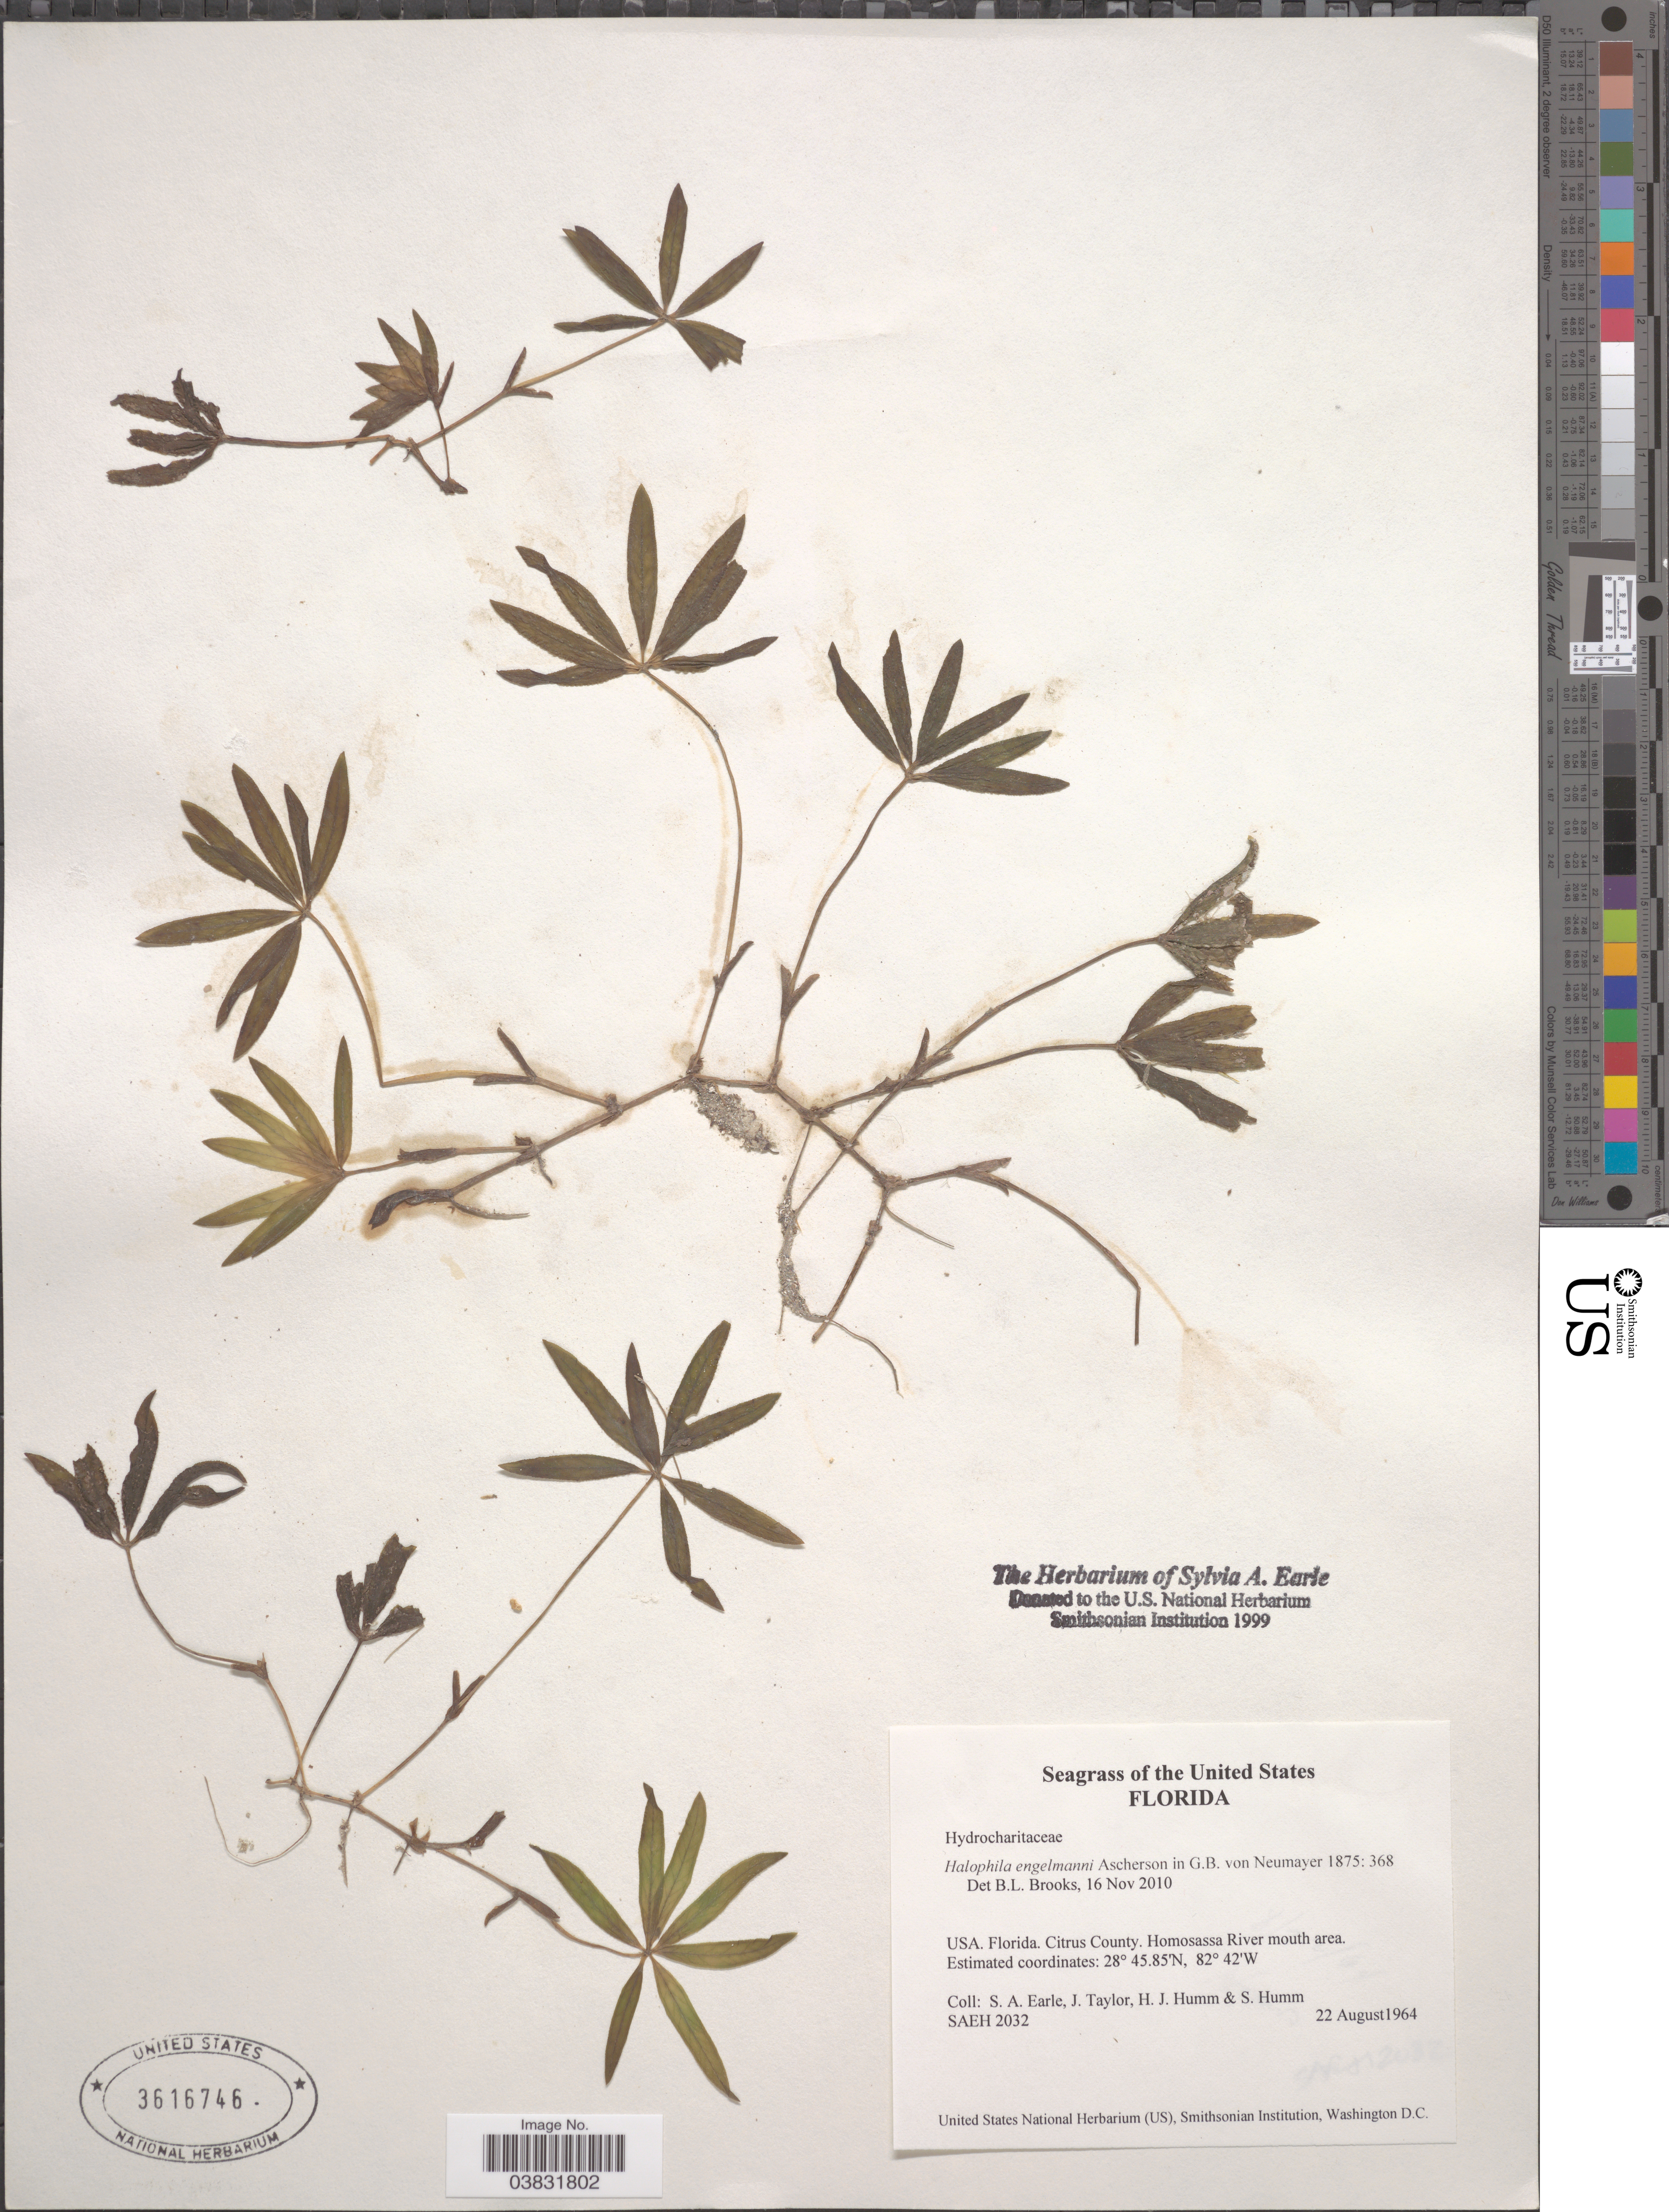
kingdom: Plantae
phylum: Tracheophyta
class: Liliopsida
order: Alismatales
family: Hydrocharitaceae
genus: Halophila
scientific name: Halophila engelmannii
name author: Asch.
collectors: S. A. Earle, J. Taylor, H. J. Humm & S. Humm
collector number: SAEH2032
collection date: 1964-08-22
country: United States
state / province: Florida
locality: Citrus County. Homosassa River mouth area.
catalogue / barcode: US 3616746